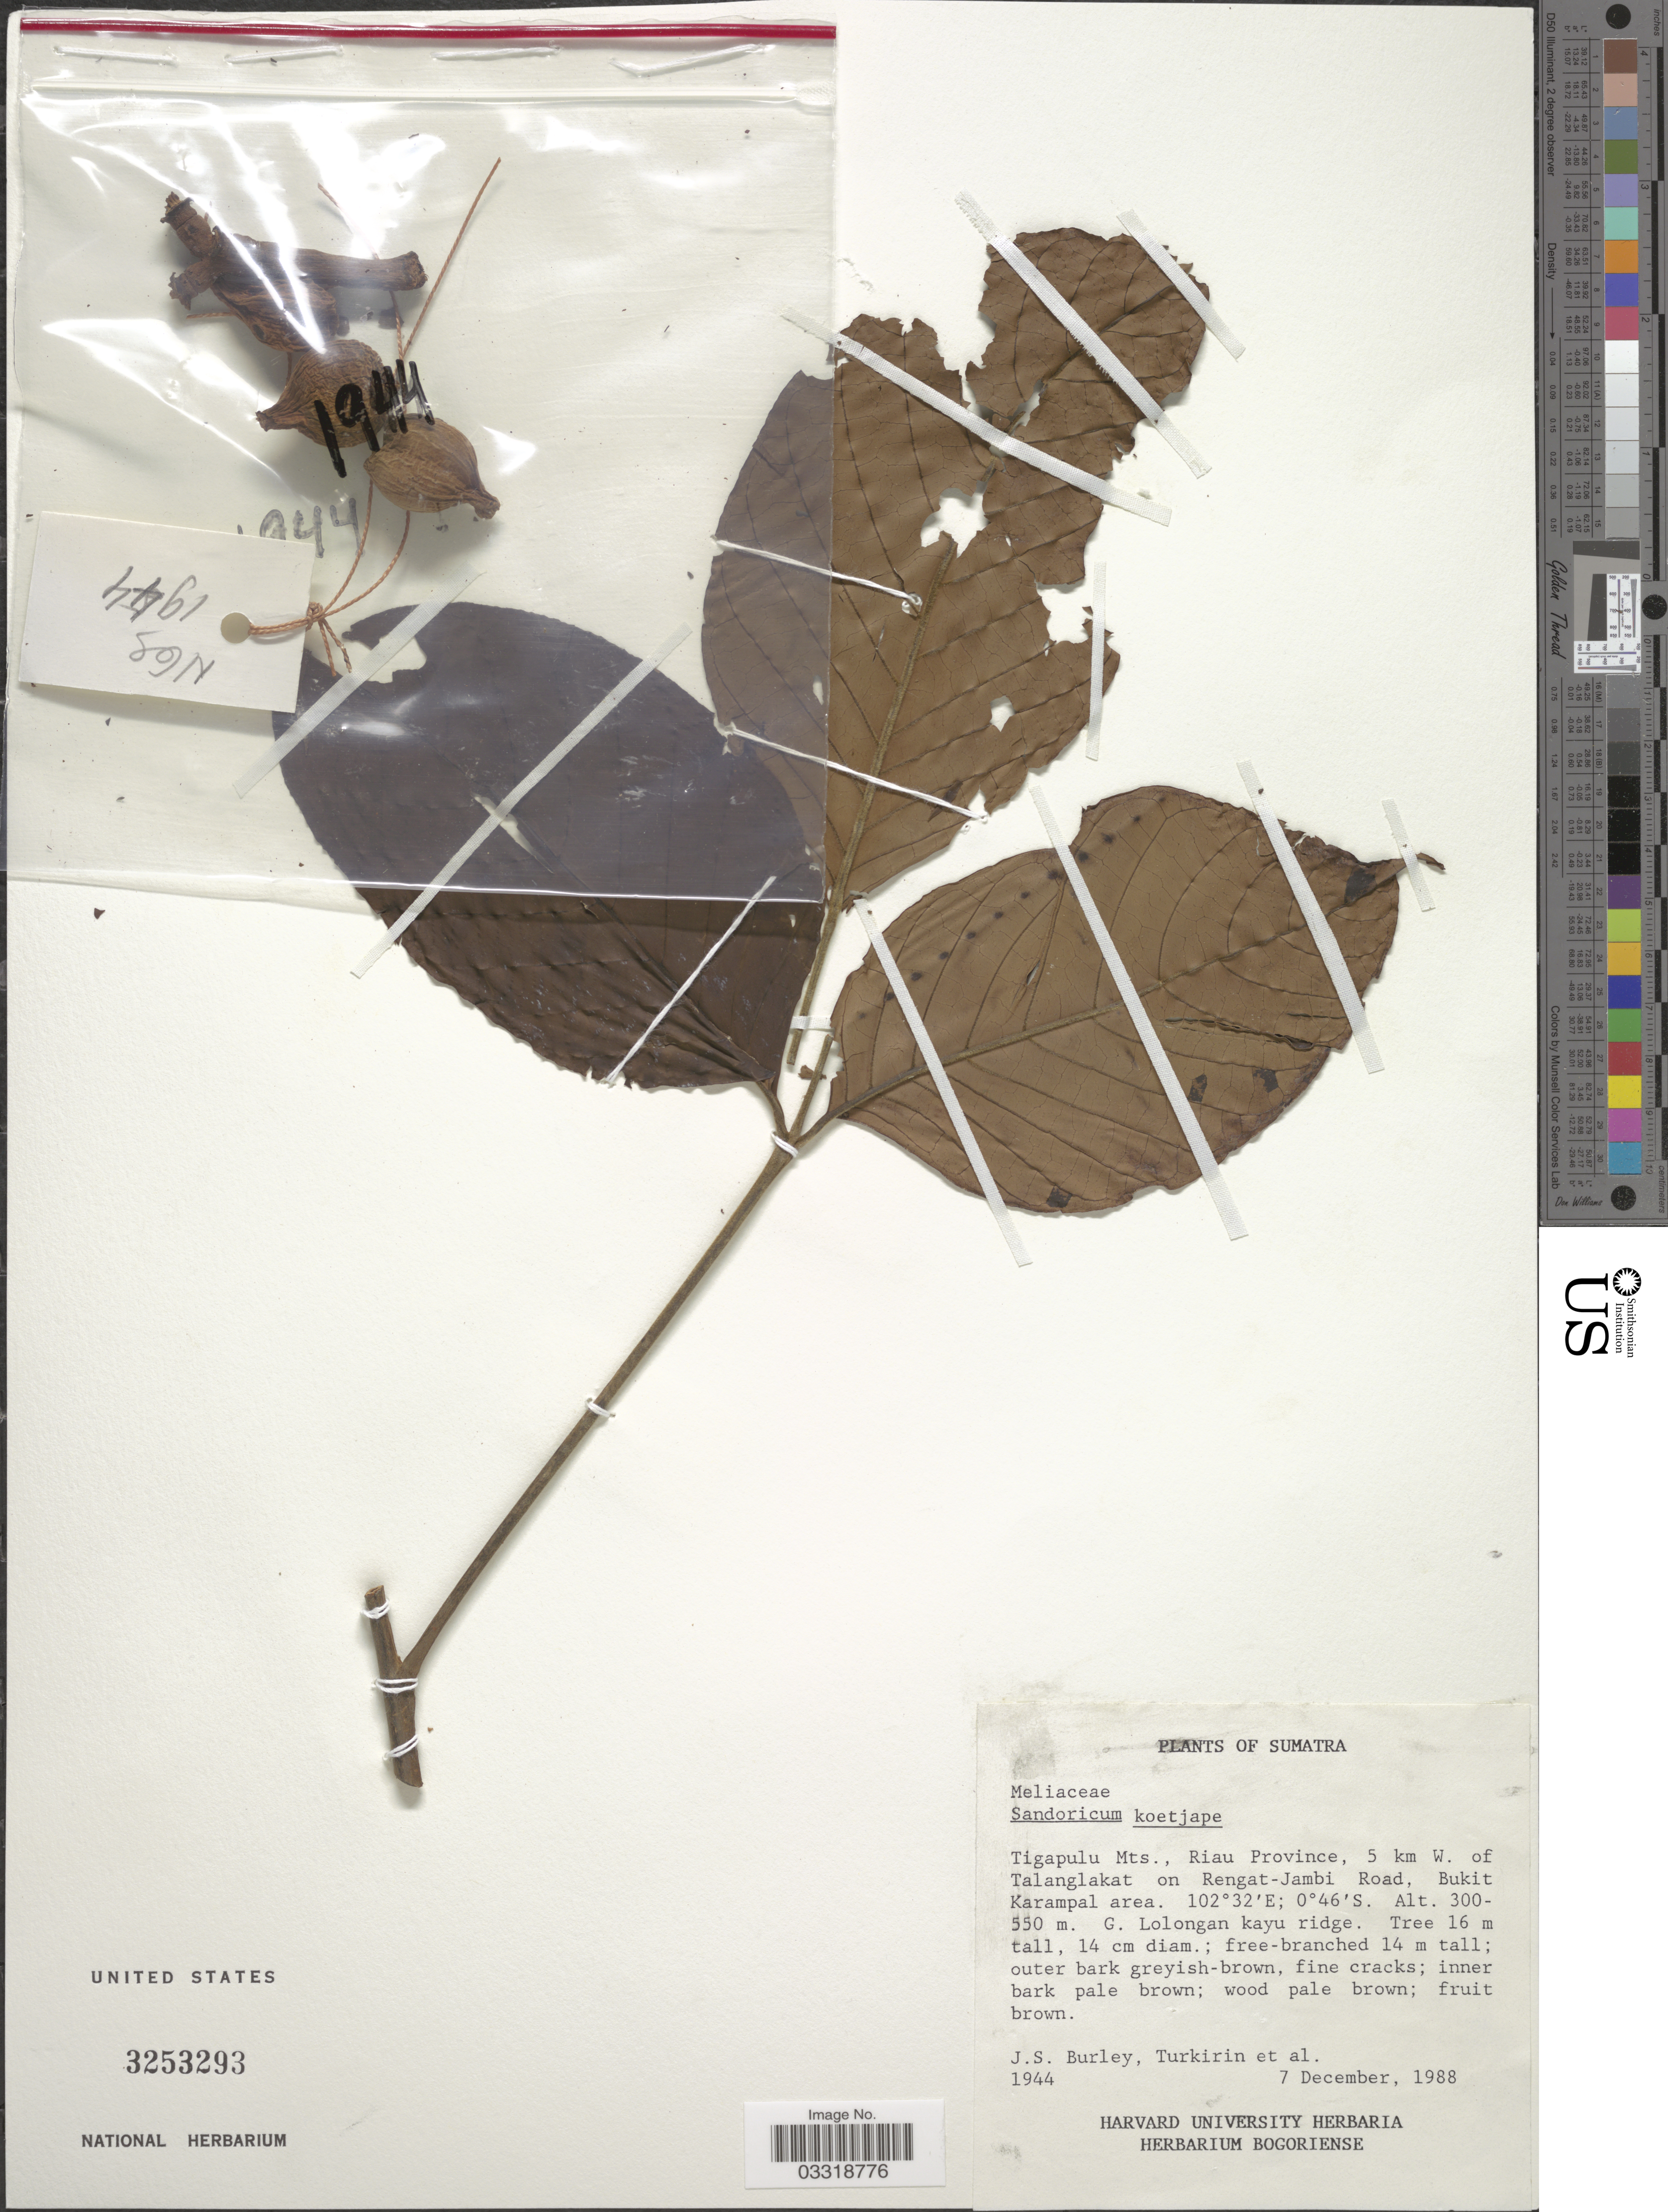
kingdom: Plantae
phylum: Tracheophyta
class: Magnoliopsida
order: Sapindales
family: Meliaceae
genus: Sandoricum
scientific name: Sandoricum koetjape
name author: (Burm. f.) Merr.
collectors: J. S. Burley, -. Turkirin & et al.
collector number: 1944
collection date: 1988-12-07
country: Indonesia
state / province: Sumatra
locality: Tigapulu Mts., Riau Province, 5 km W. of Talanglakat on Rengat-Jambi Road, Bukit Karampal area. G. Lolongan kayu ridge.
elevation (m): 300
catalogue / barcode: US 3253293